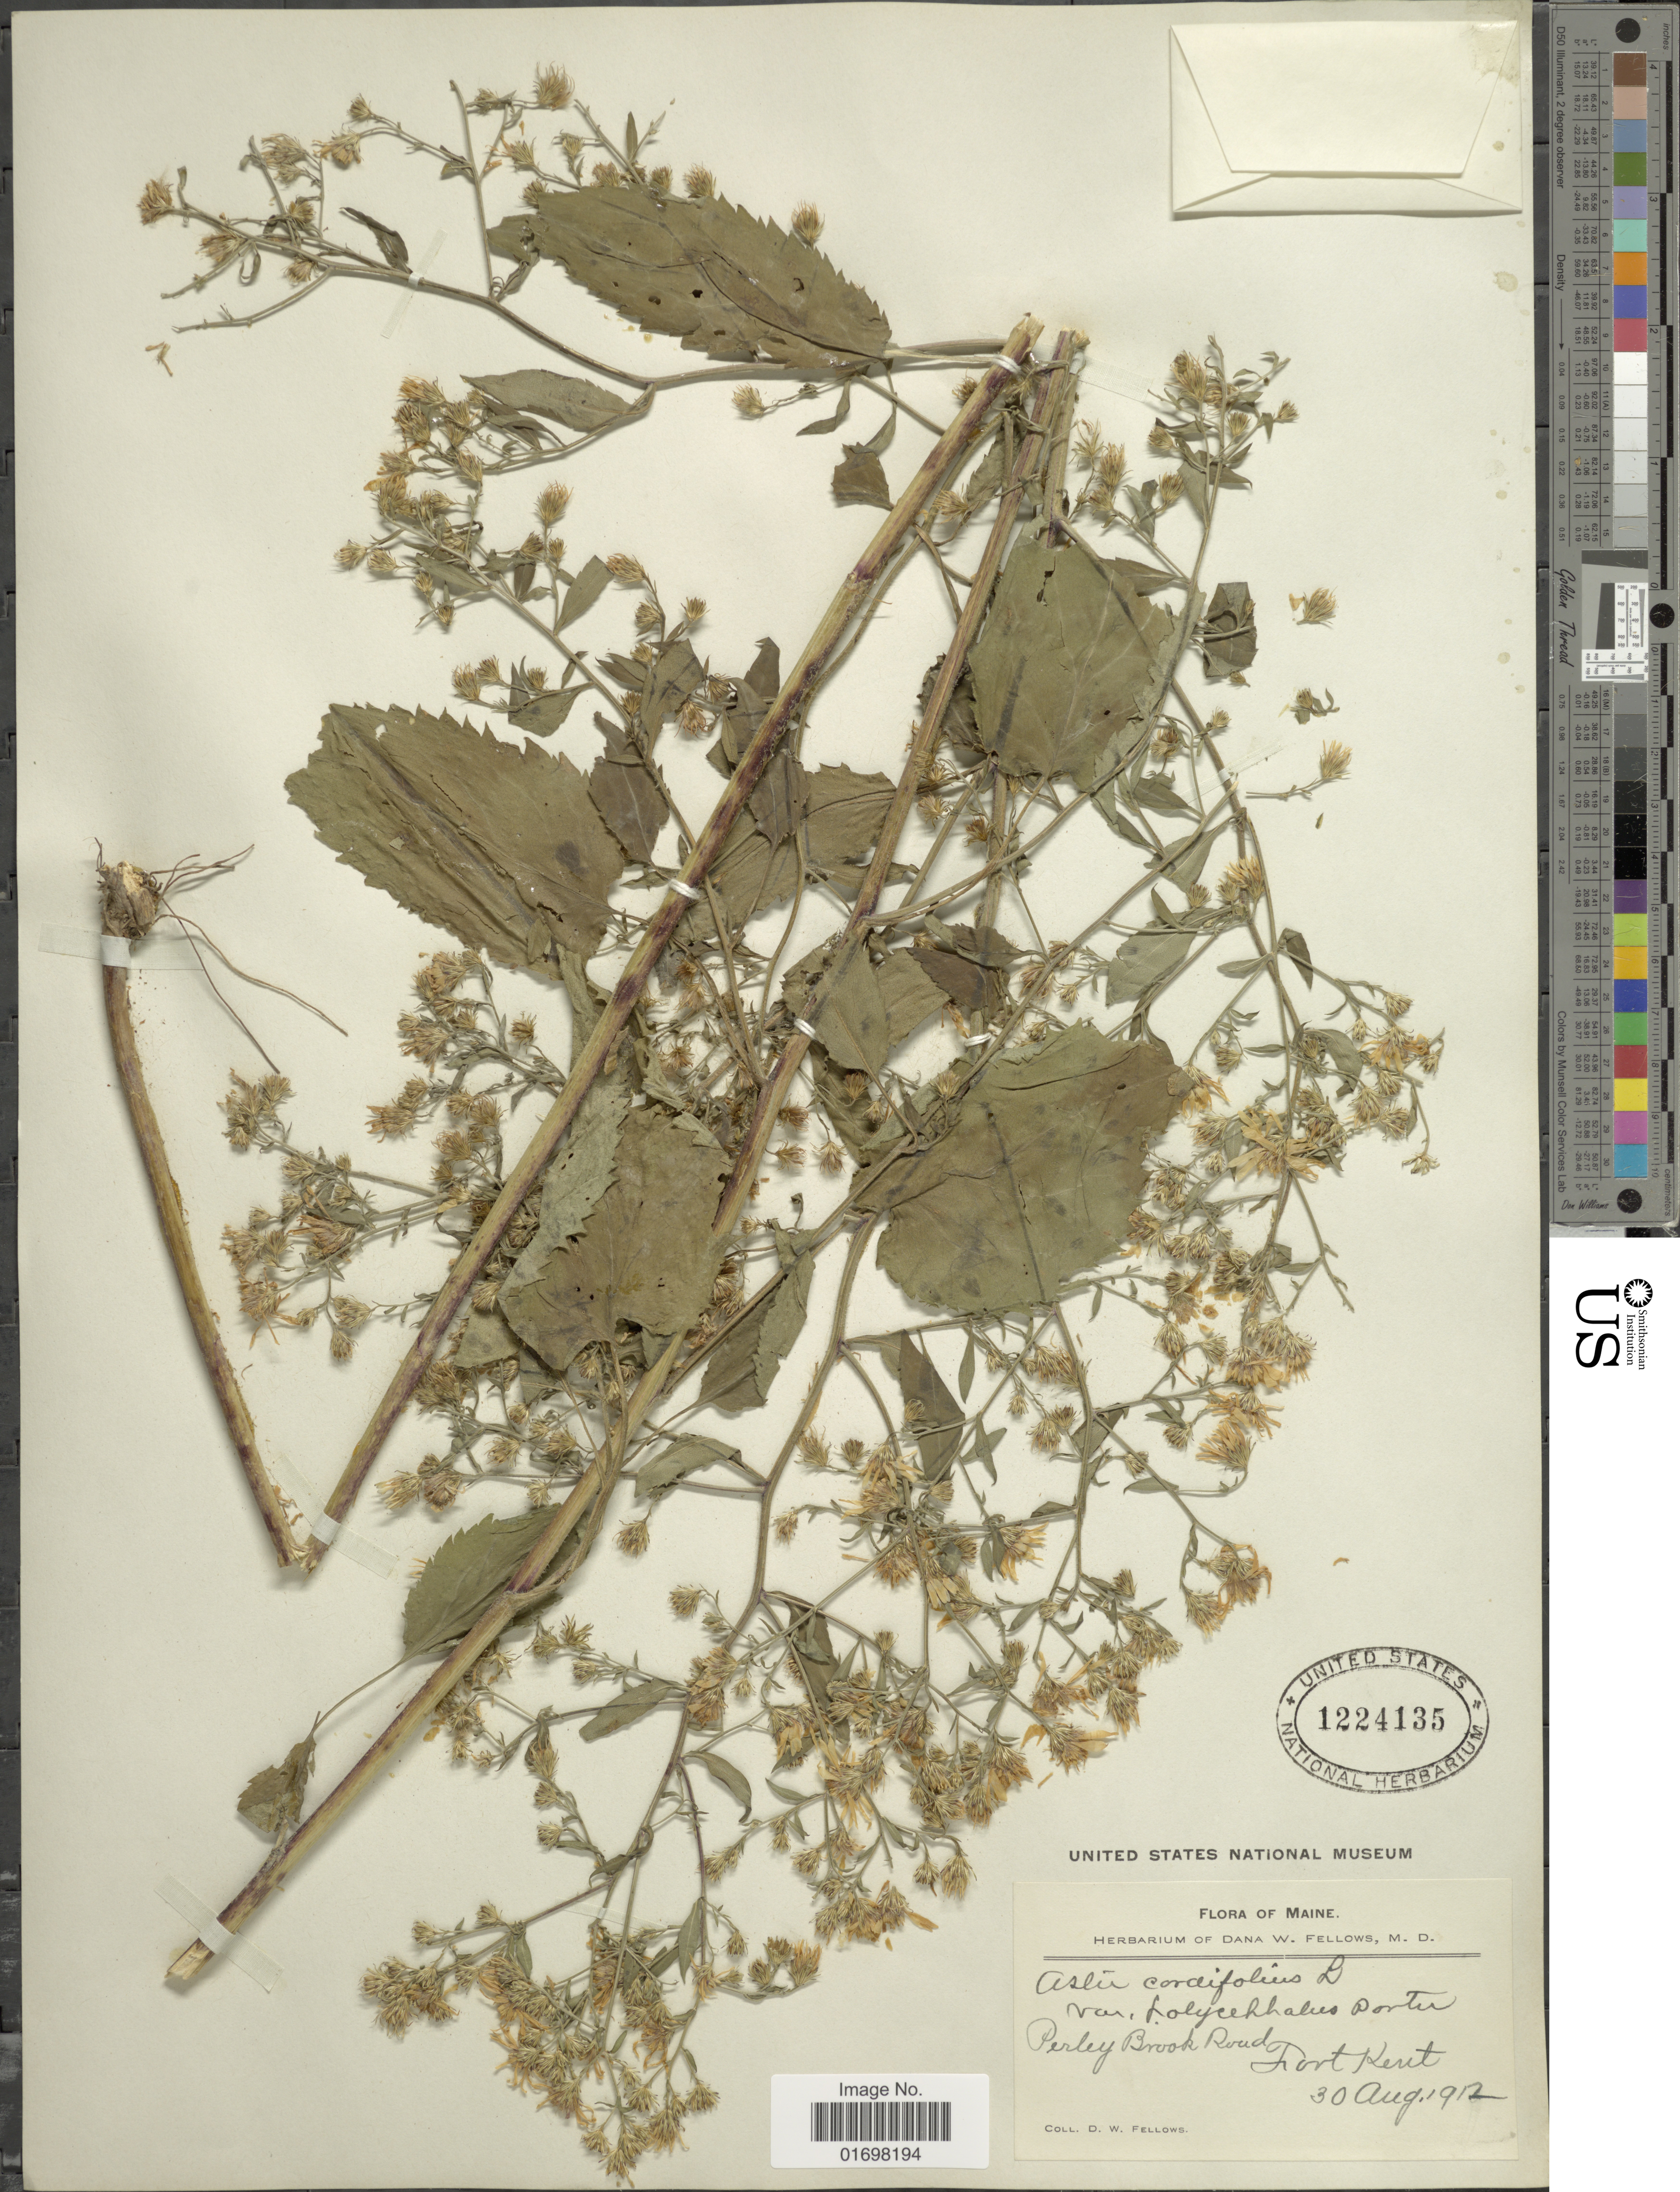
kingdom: Plantae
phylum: Tracheophyta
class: Magnoliopsida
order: Asterales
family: Asteraceae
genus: Symphyotrichum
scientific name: Symphyotrichum cordifolium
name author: (L.) G.L. Nesom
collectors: D. W. Fellows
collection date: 1912-08-30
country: United States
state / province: Maine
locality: Perley Brook Road, Fort Kent.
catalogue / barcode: US 1224135